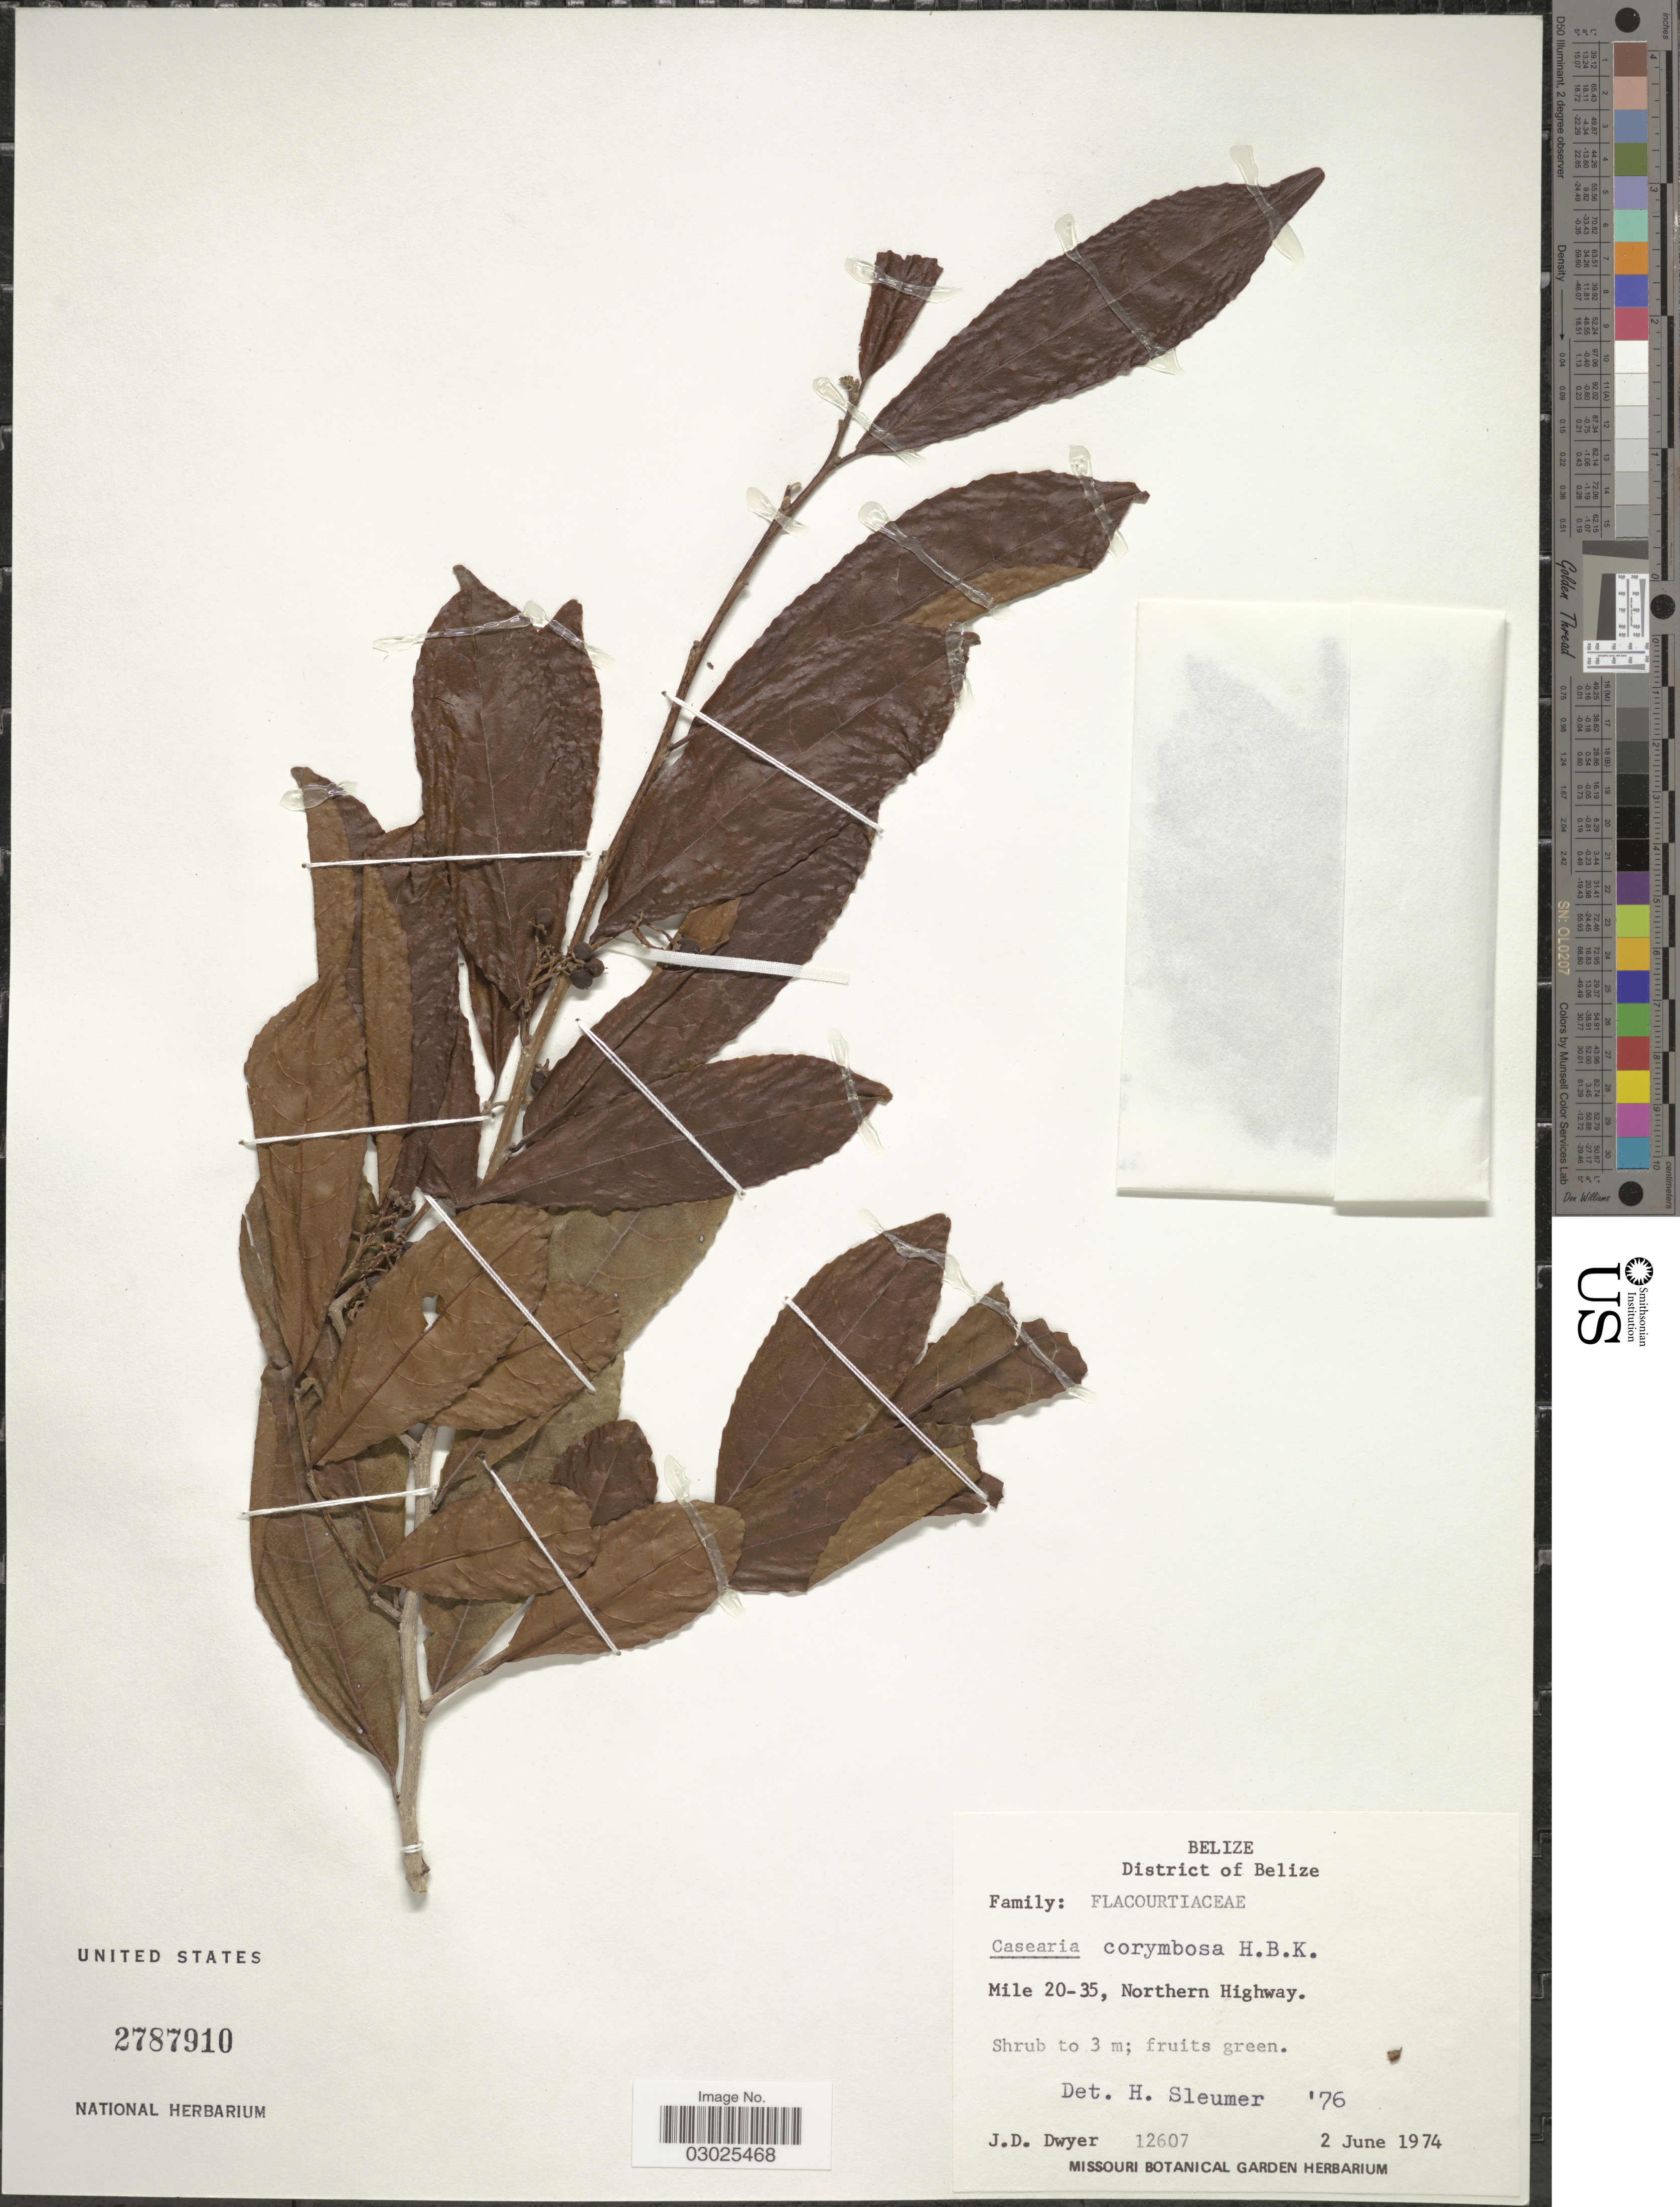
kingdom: Plantae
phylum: Tracheophyta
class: Magnoliopsida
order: Malpighiales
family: Salicaceae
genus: Casearia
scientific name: Casearia corymbosa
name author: Kunth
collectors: J. D. Dwyer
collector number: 12607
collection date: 1974-06-02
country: Belize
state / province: Belize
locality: Mile 20-35, Northern Highway.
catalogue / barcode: US 2787910